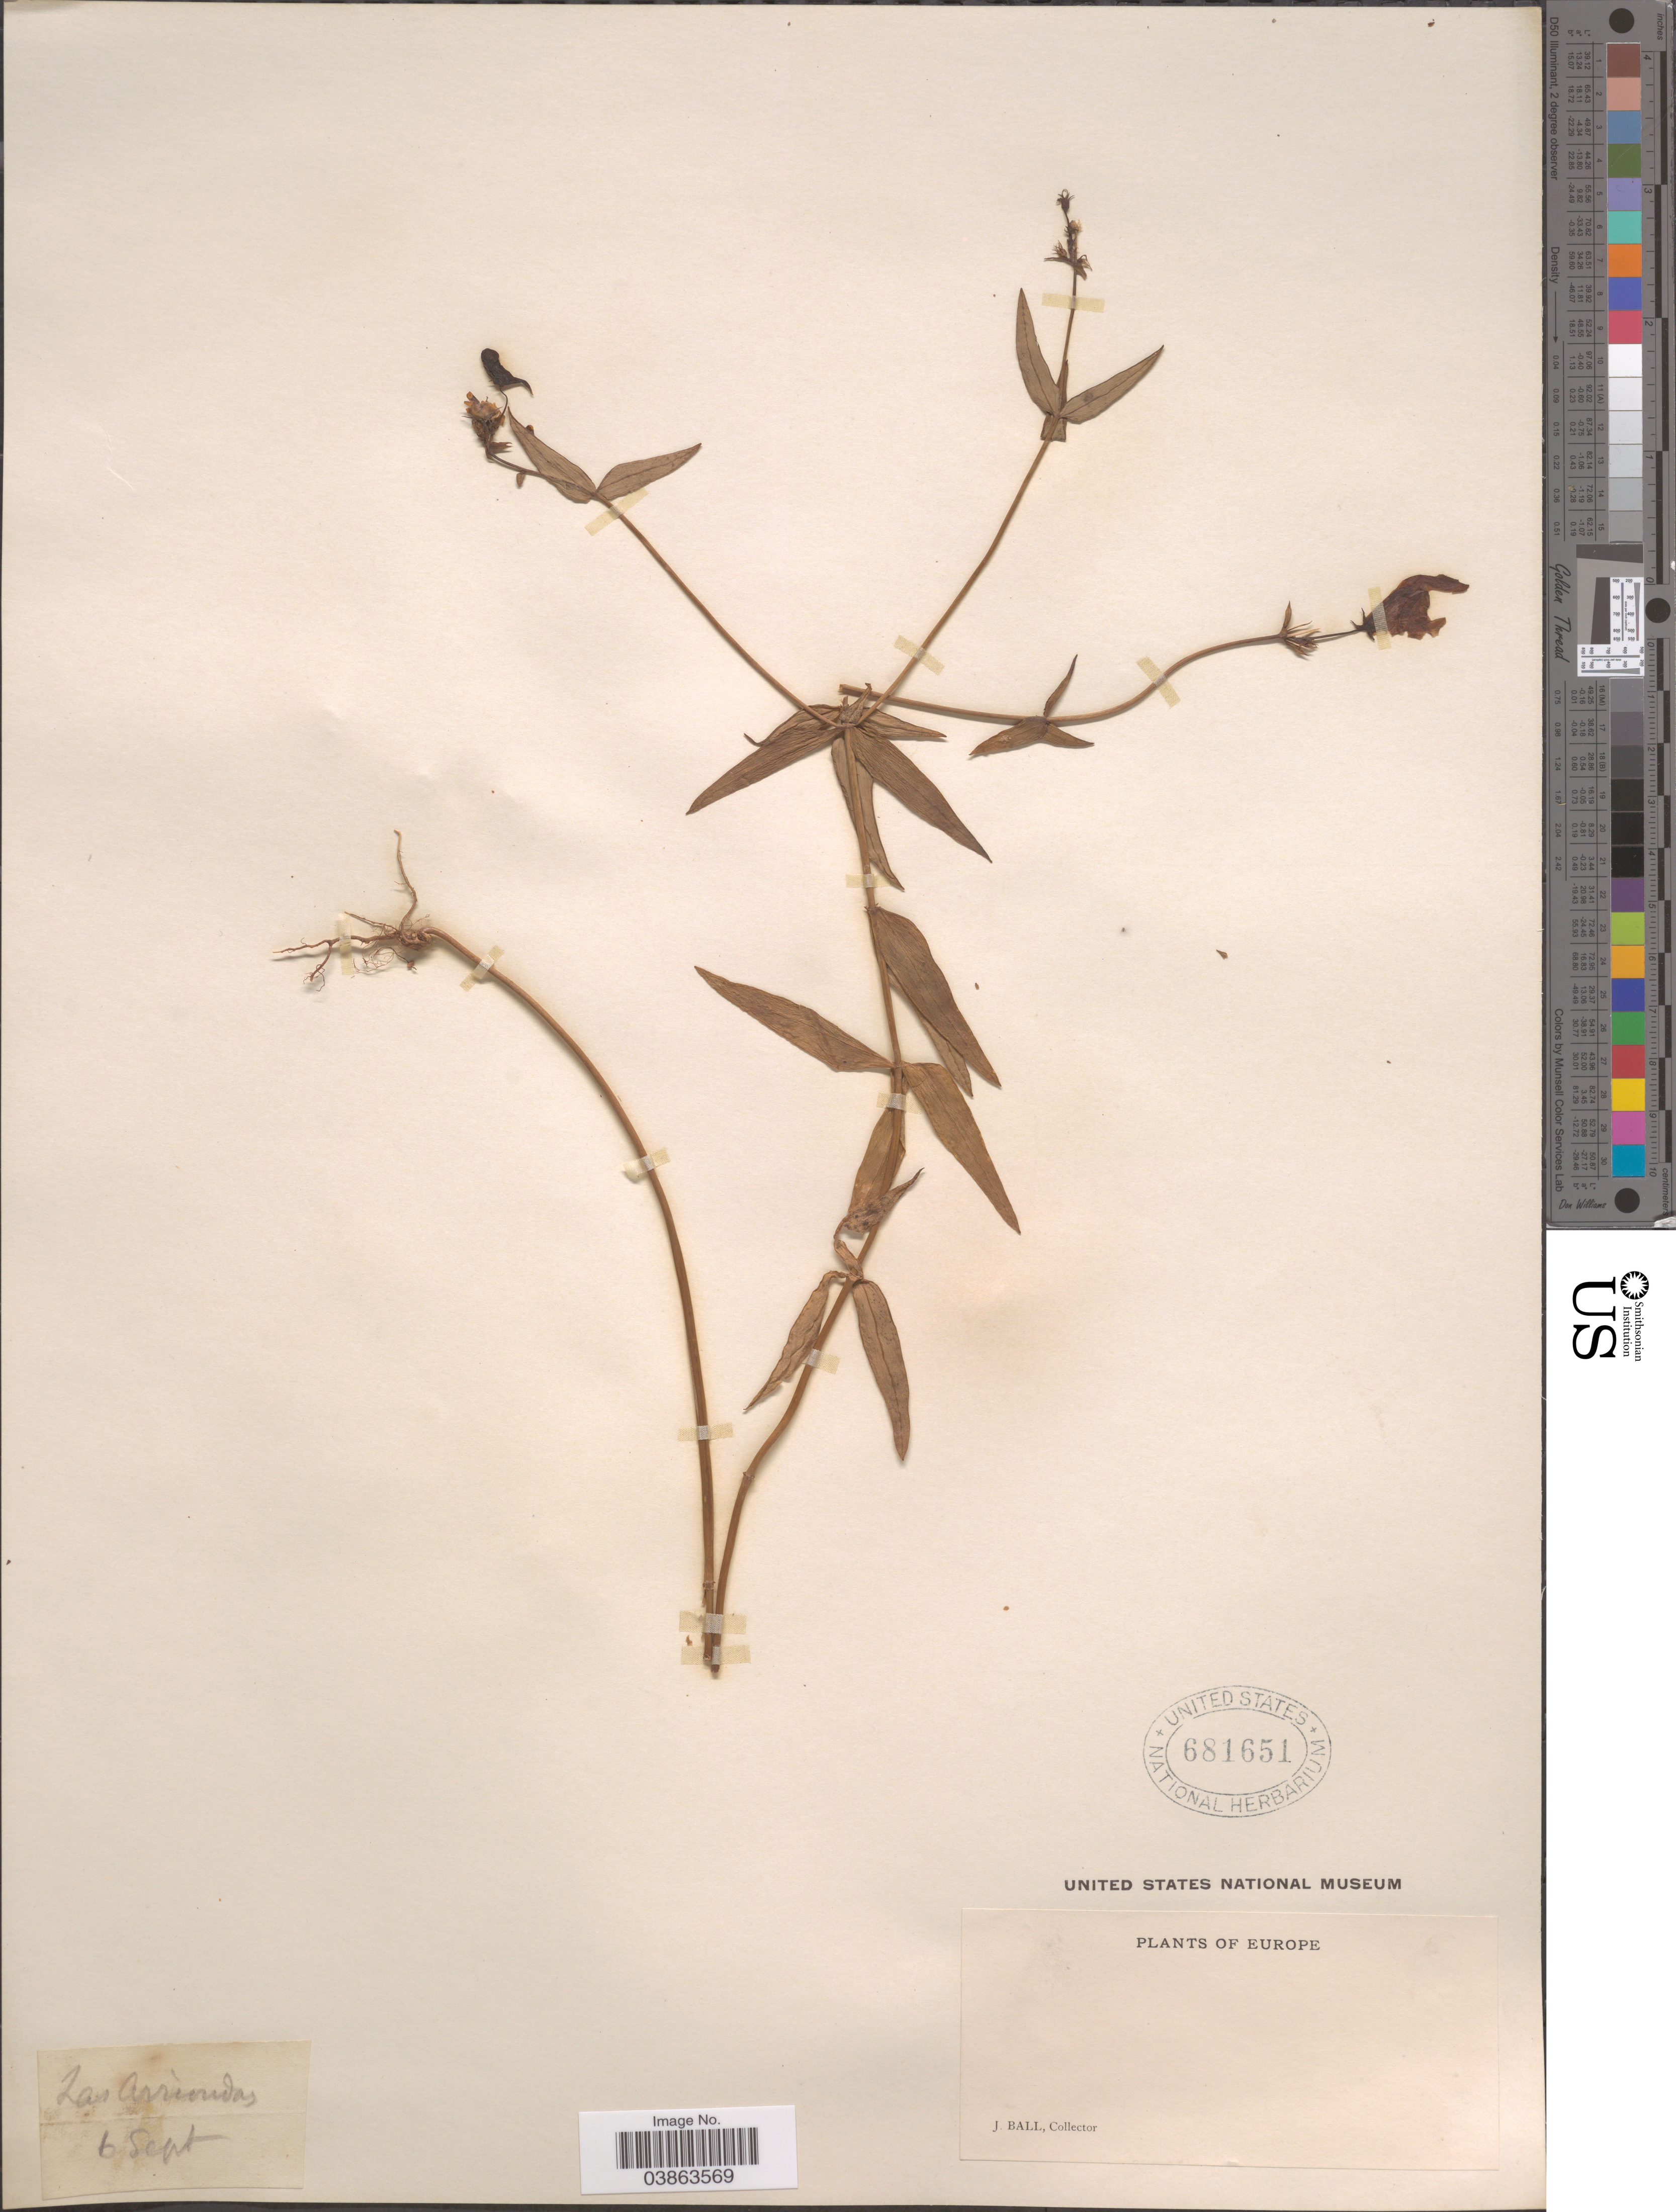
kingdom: Plantae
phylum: Tracheophyta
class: Magnoliopsida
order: Lamiales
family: Plantaginaceae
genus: Linaria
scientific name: Linaria sp.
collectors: J. Ball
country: Spain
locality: Las Arriondas. Europe.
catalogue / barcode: US 681651